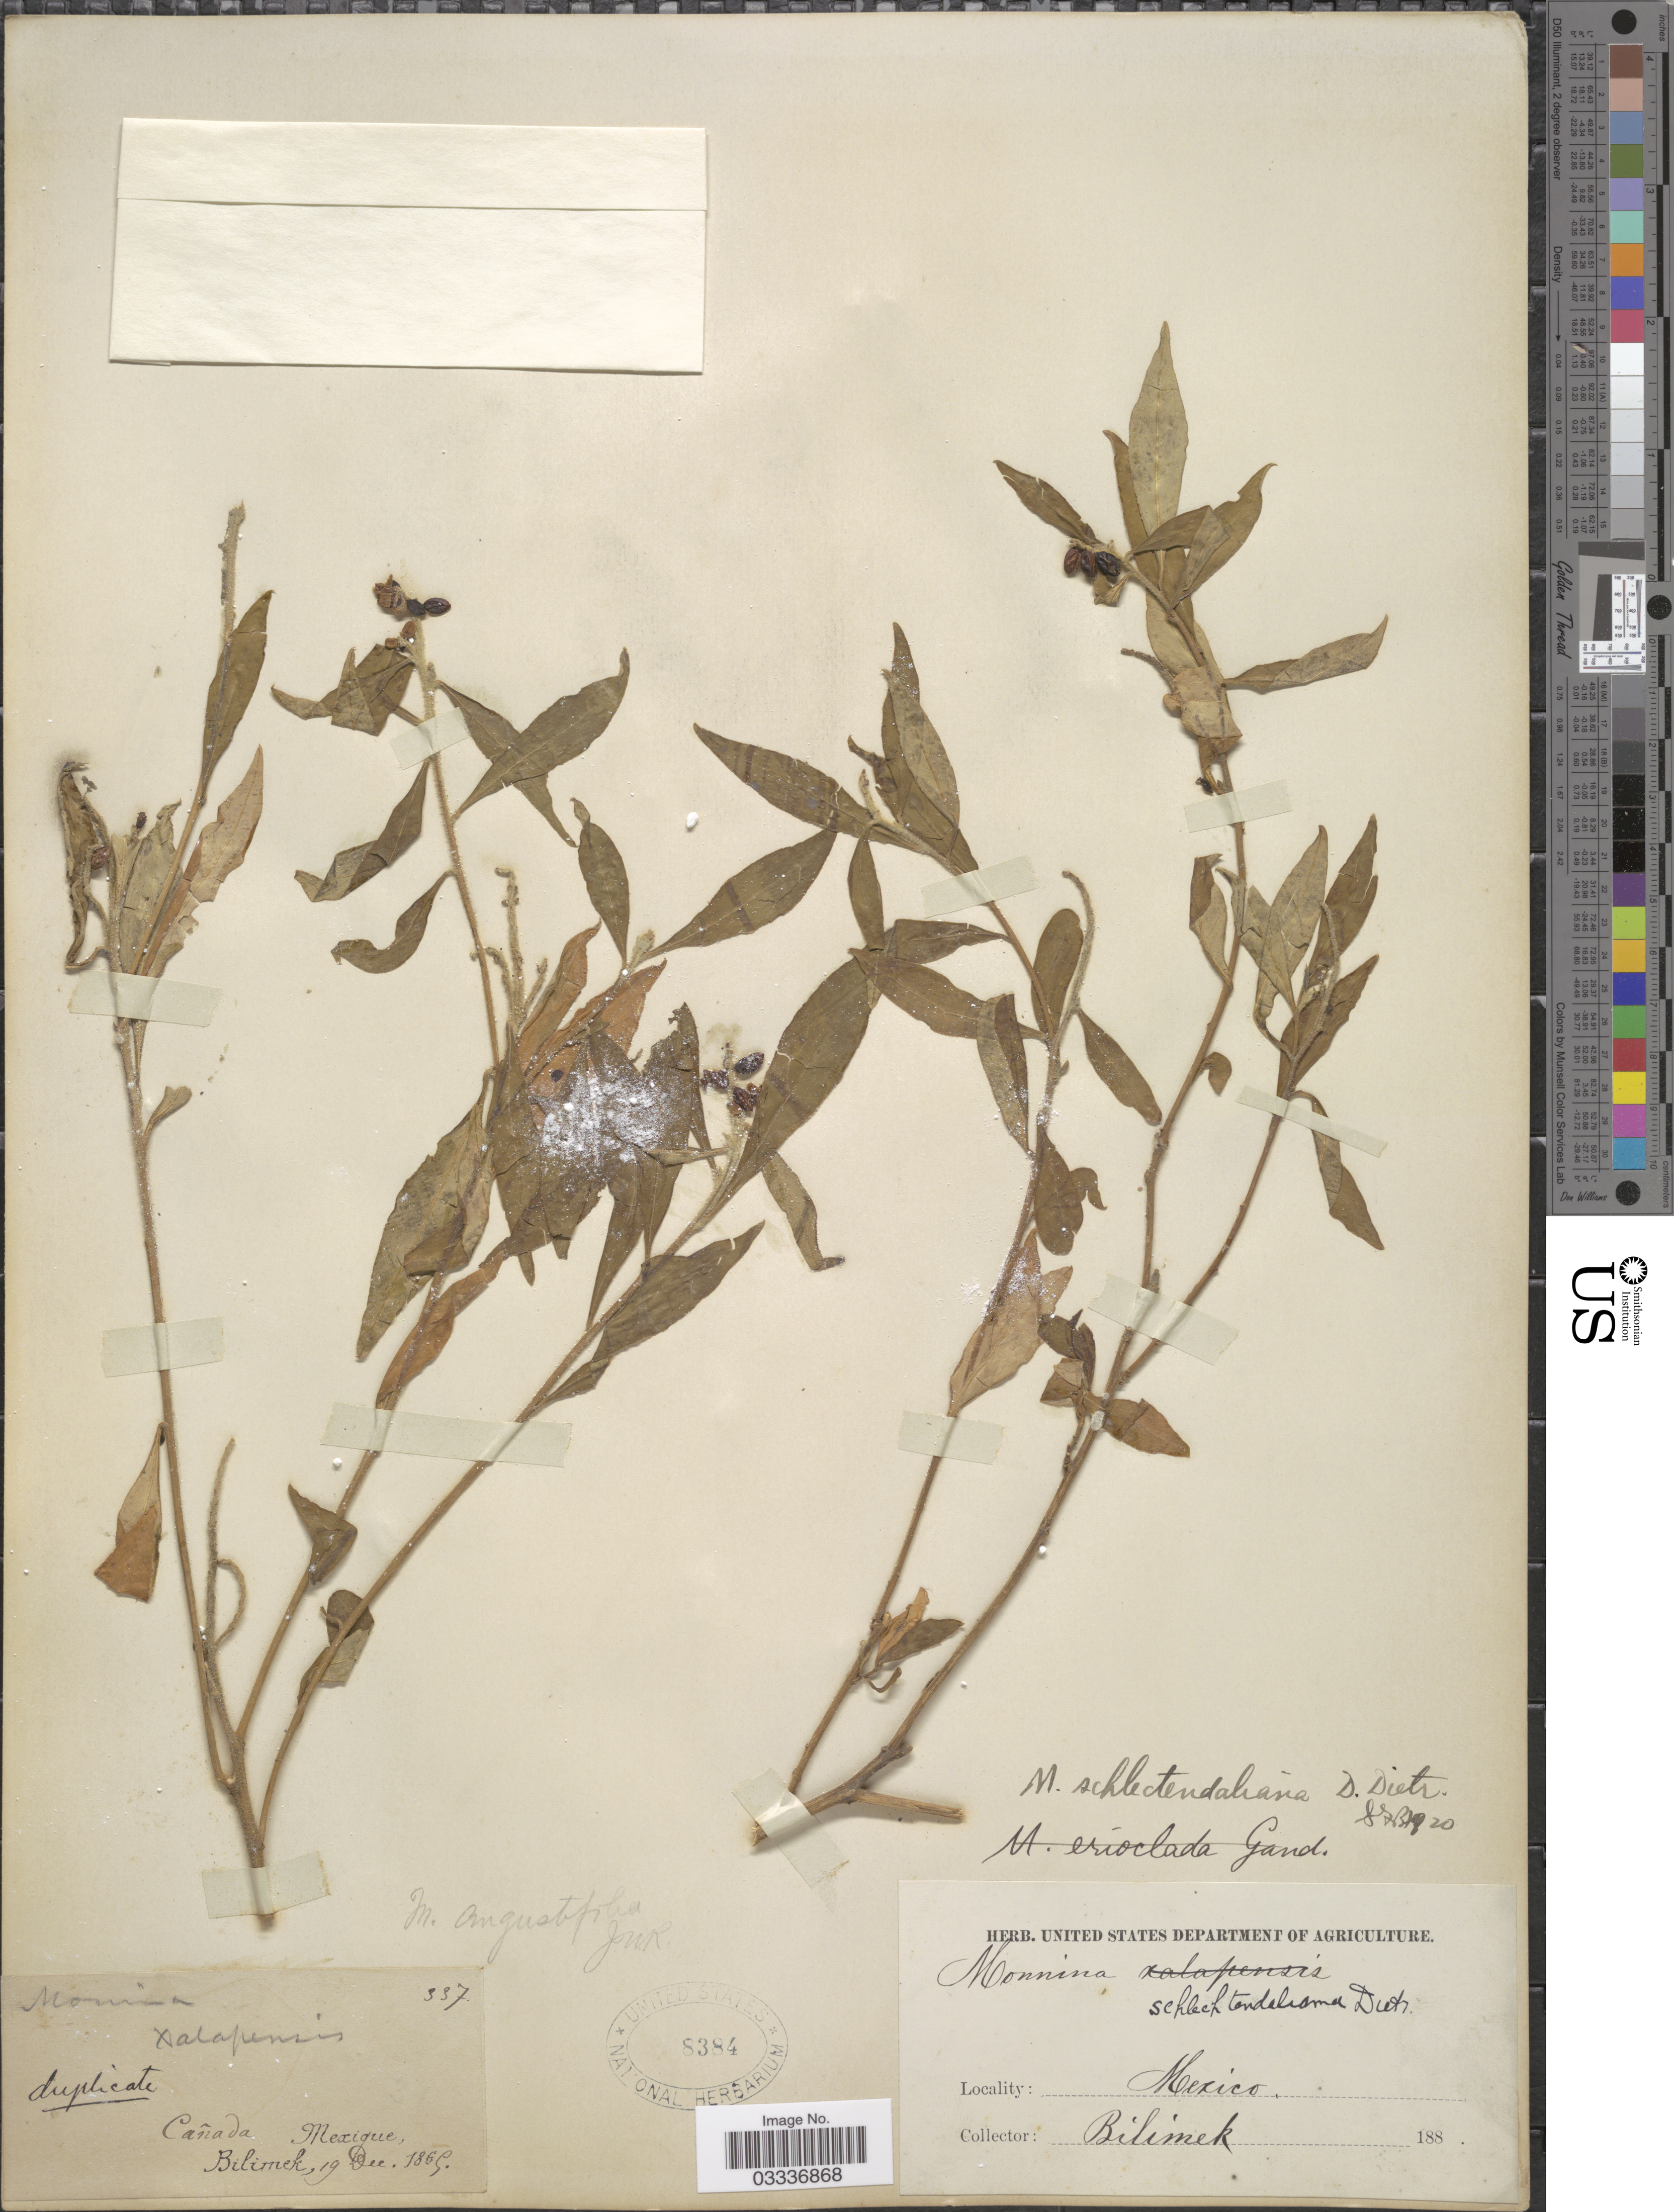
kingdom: Plantae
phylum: Tracheophyta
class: Magnoliopsida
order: Fabales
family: Polygalaceae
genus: Monnina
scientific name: Monnina schlechtendaliana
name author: D. Dietr.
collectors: -. Bilimek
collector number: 337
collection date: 1865-12-19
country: Mexico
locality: Cañada.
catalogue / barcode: US 8384